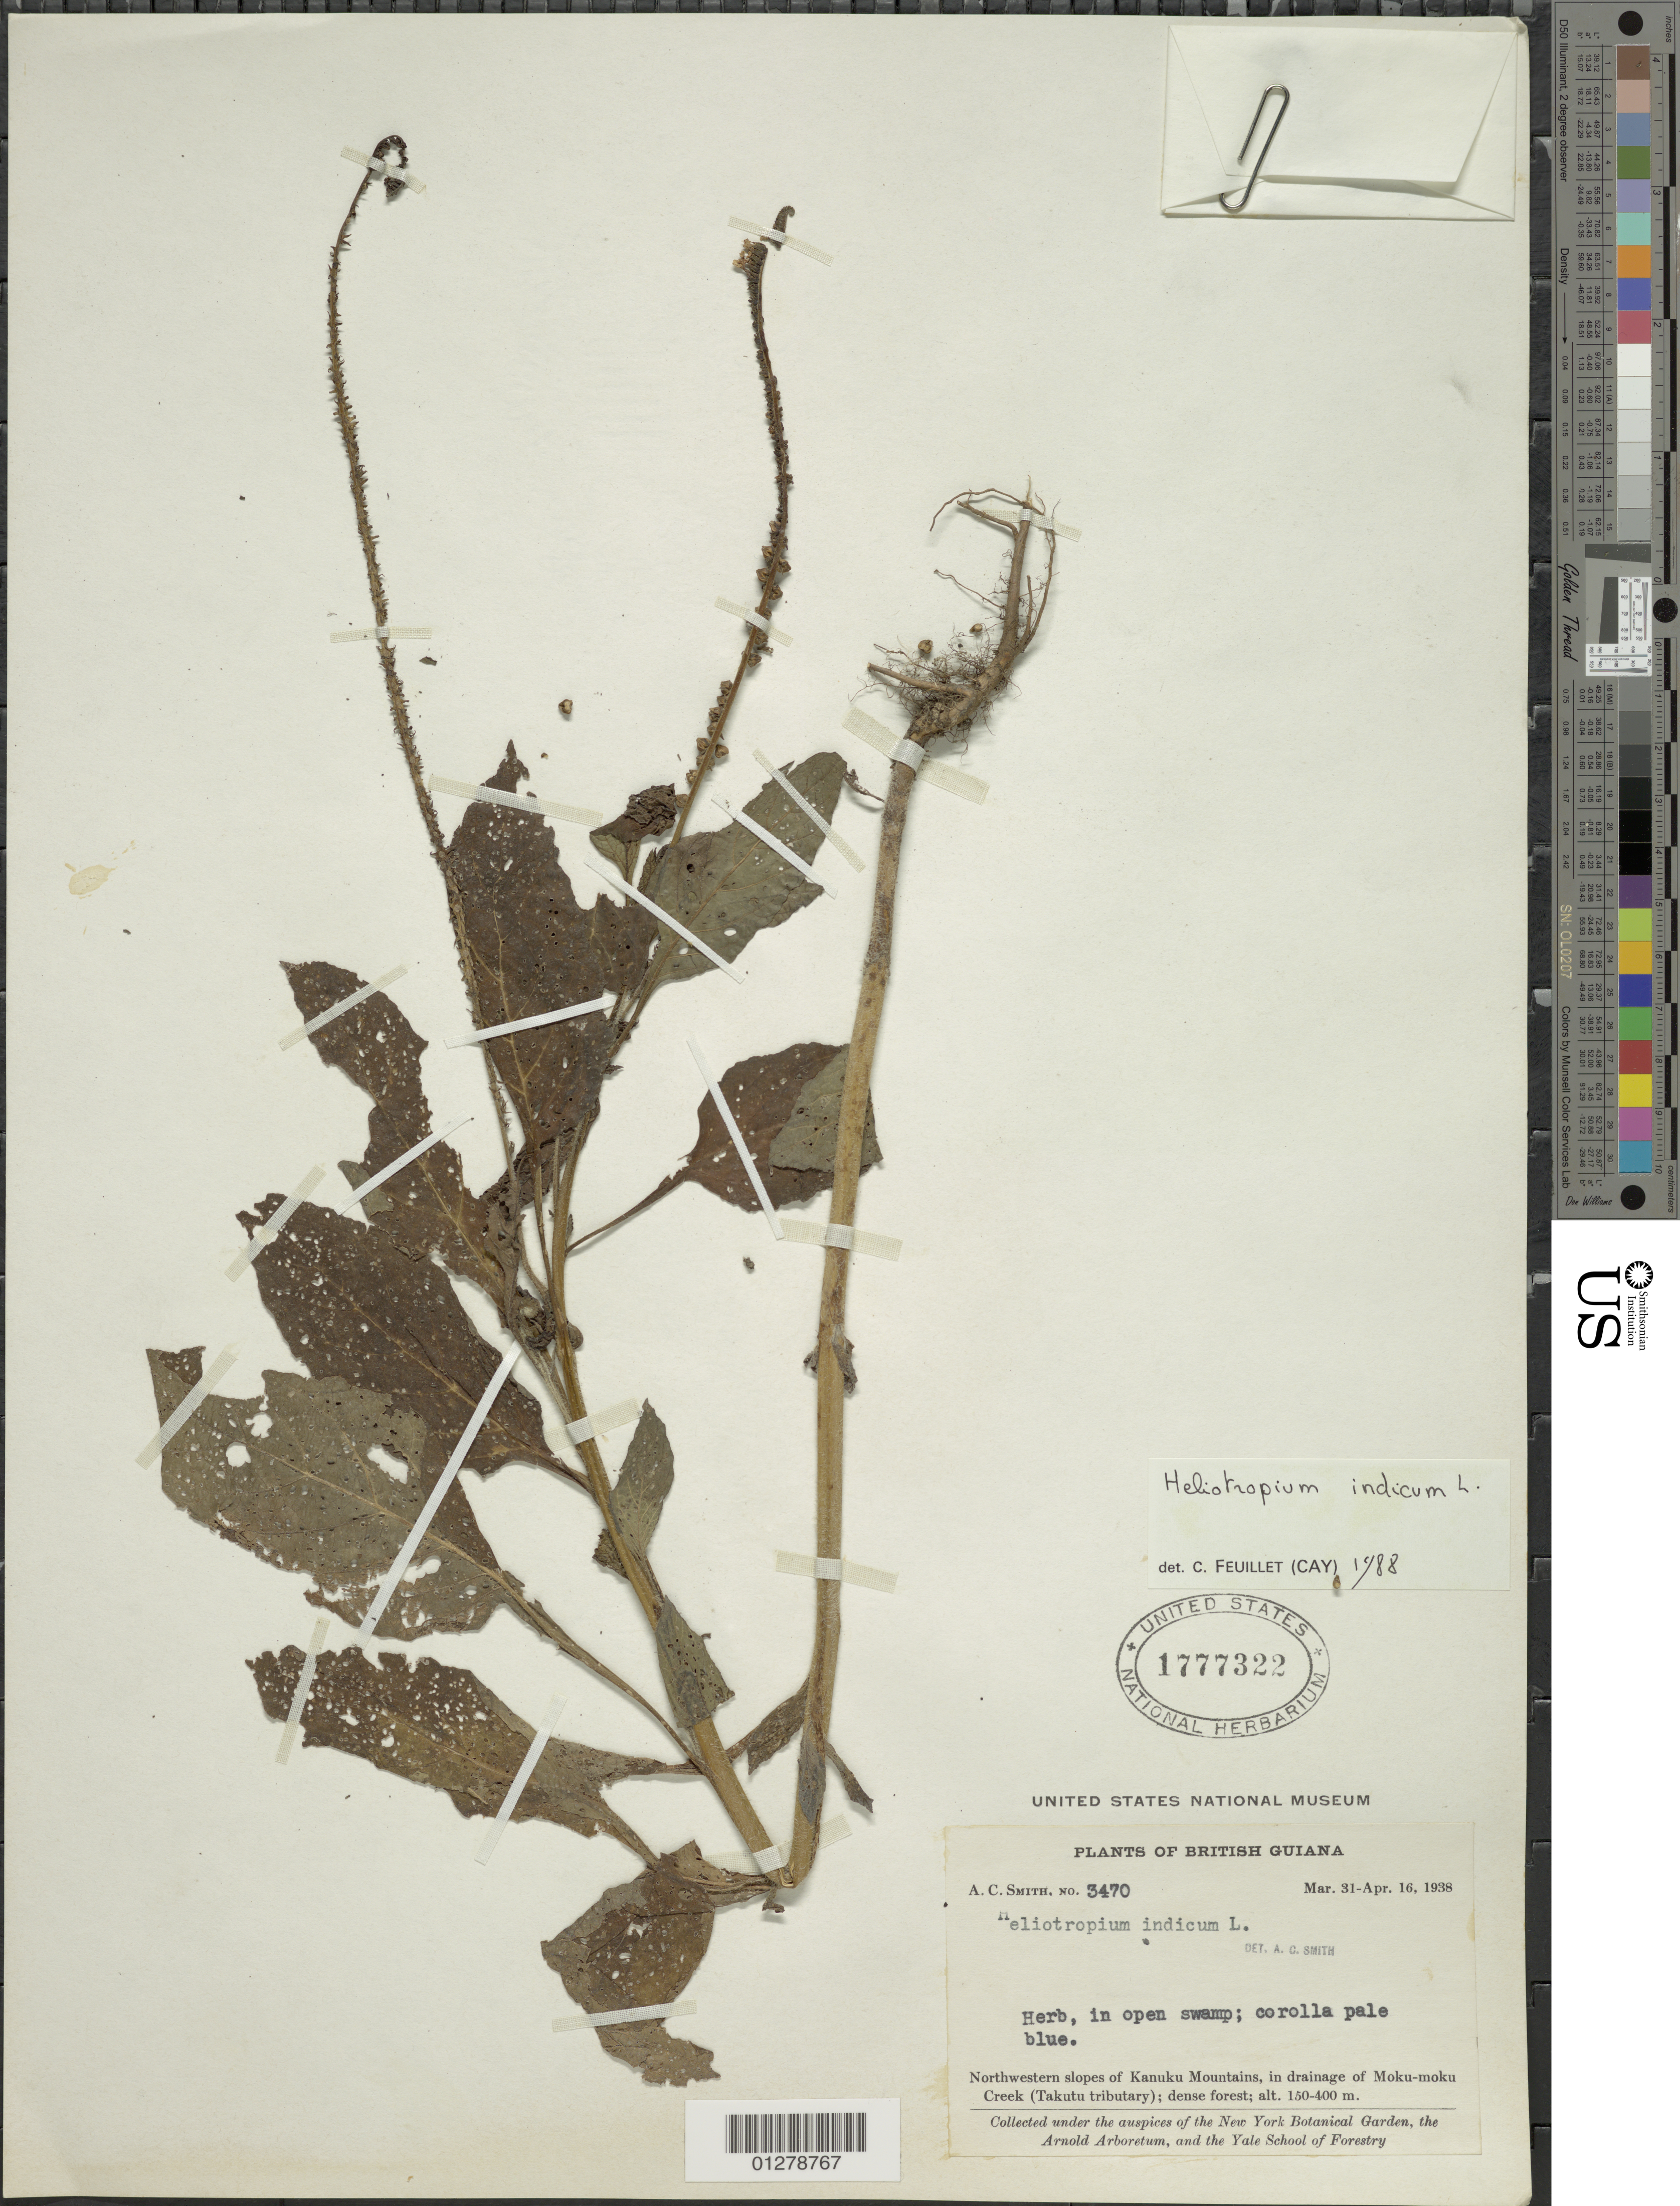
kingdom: Plantae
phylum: Tracheophyta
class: Magnoliopsida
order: Boraginales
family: Heliotropiaceae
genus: Heliotropium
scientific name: Heliotropium indicum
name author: L.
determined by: Feuillet, C.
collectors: A. C. Smith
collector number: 3470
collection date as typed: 31 Mar 1938 to 16 Apr 1938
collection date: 1938-03-31/1938-04-16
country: Guyana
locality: Northwestern slopes of Kanuku Mountains, in drainage of Moku-moku Creek (Takutu Tributary).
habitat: in open swamp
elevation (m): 150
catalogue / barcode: US 1777322